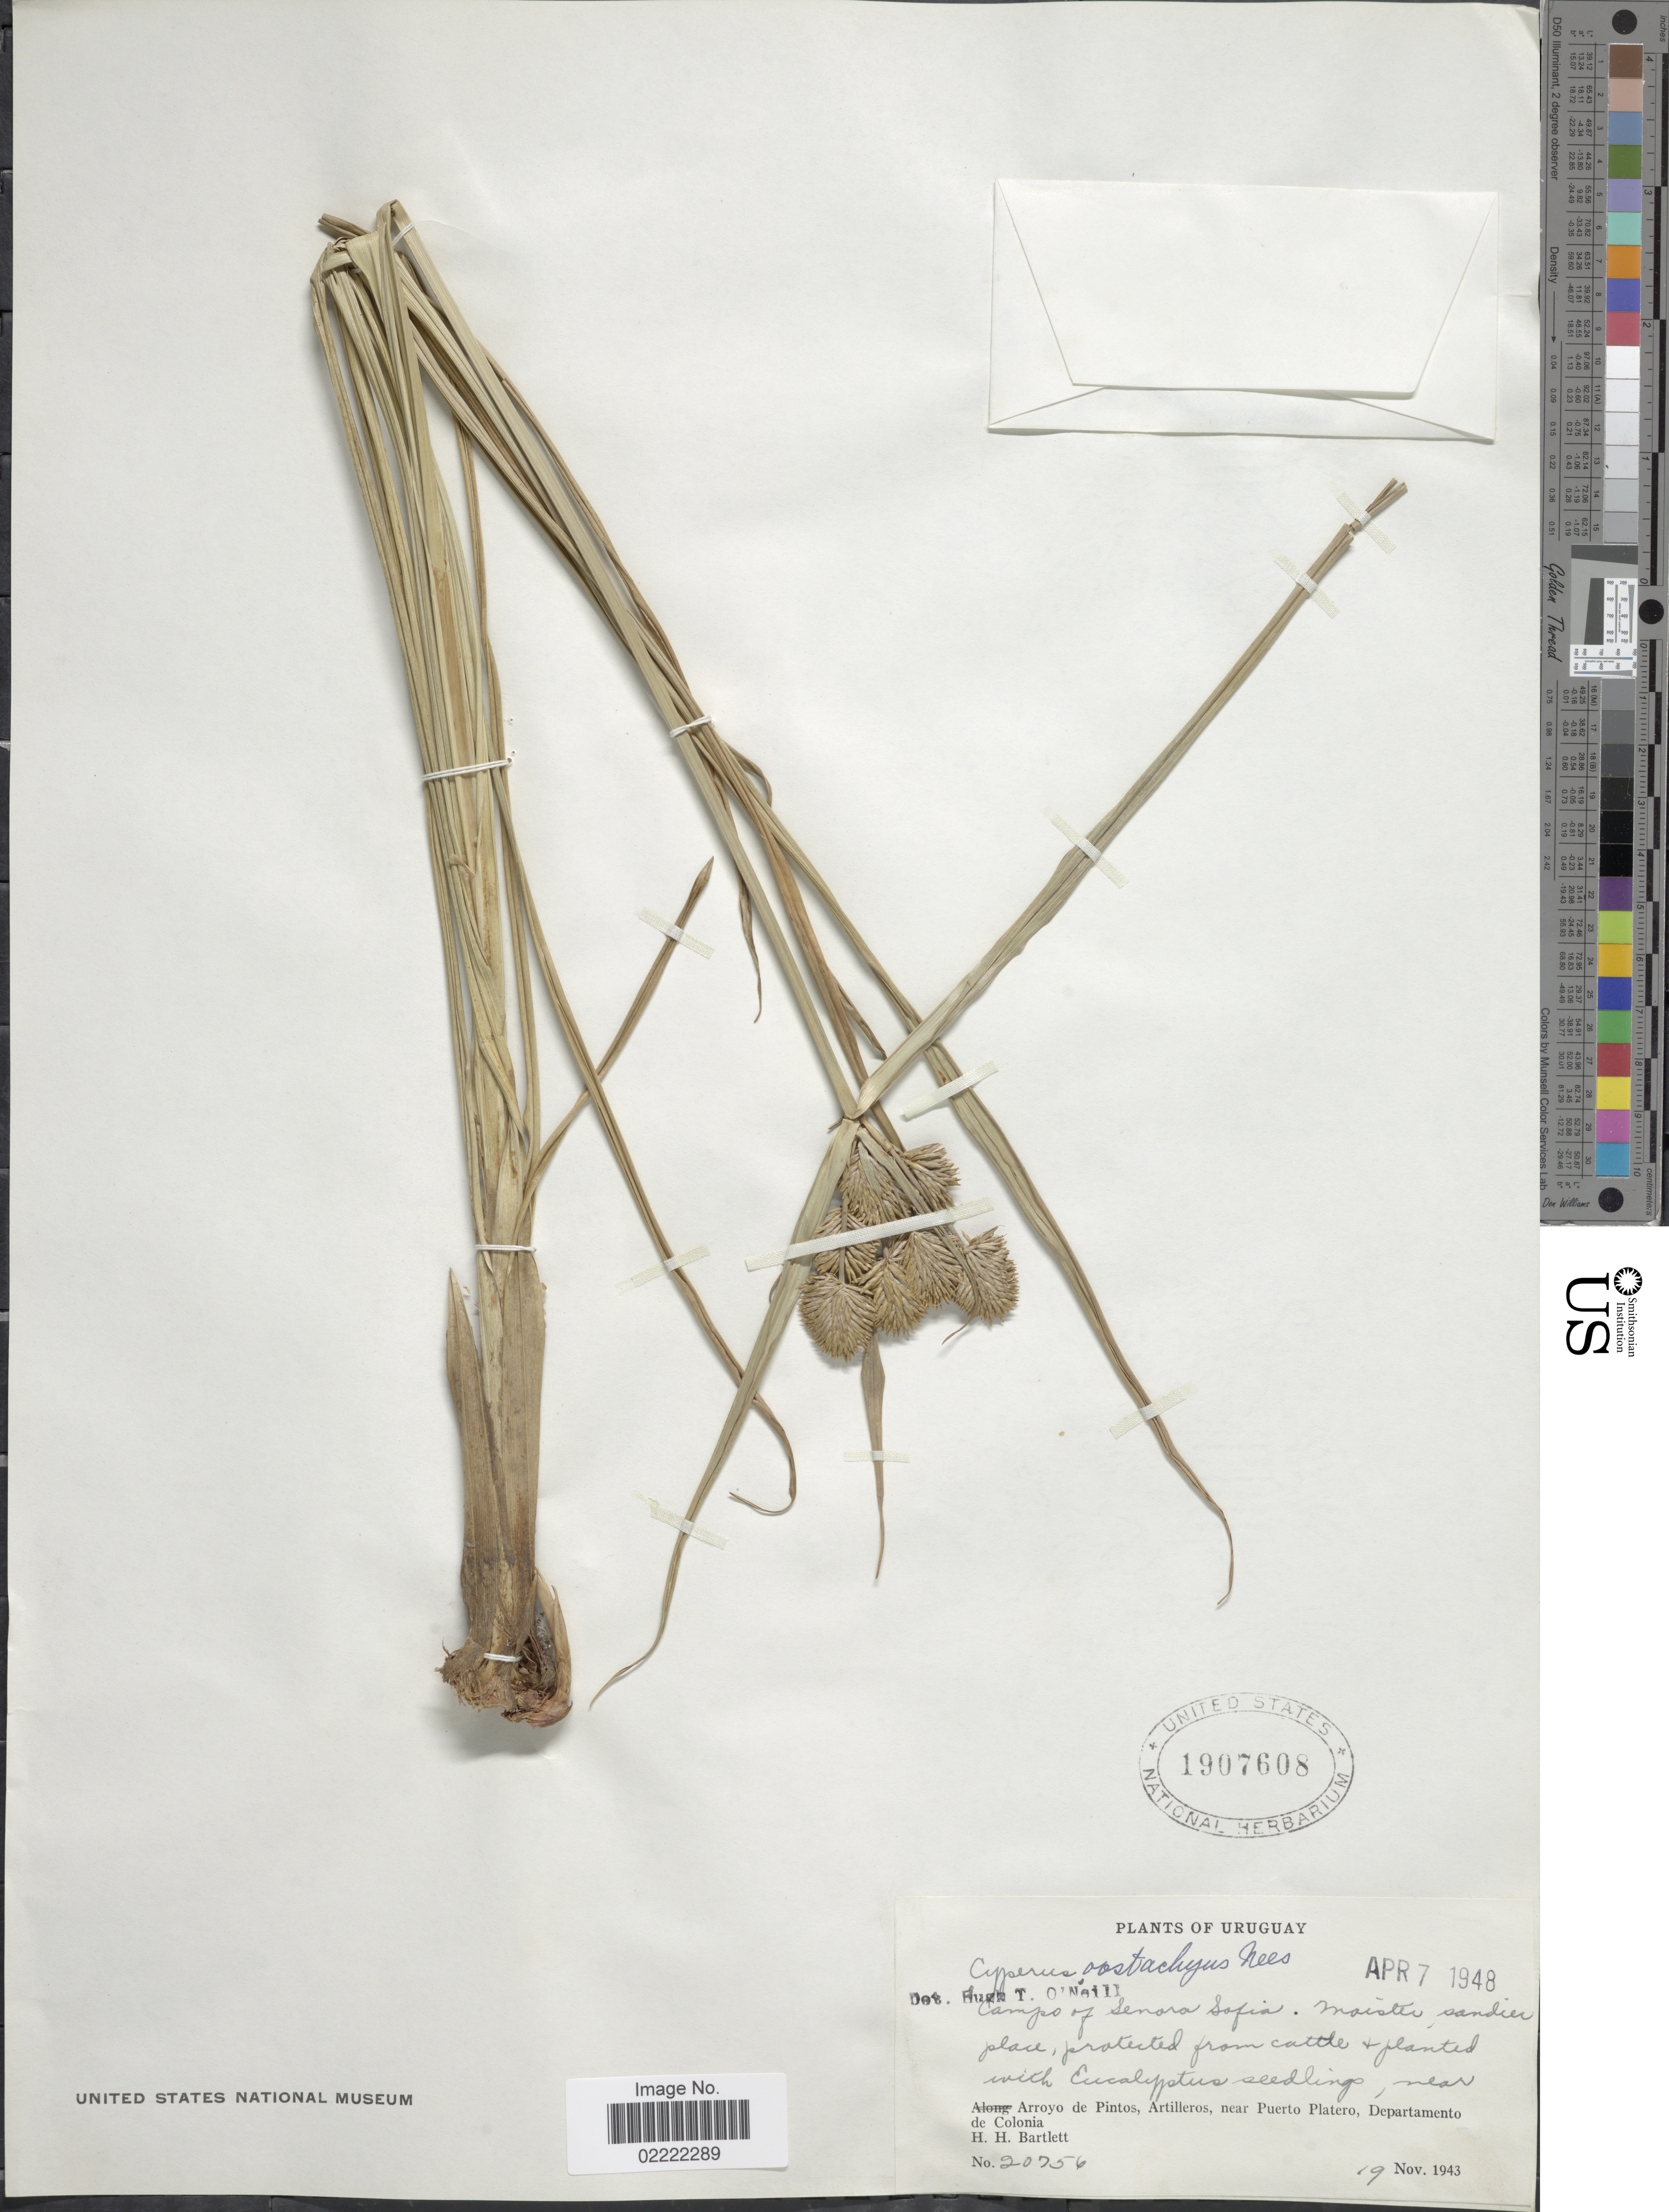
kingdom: Plantae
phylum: Tracheophyta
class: Liliopsida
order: Poales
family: Cyperaceae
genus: Cyperus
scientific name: Cyperus laetus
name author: J. Presl & C. Presl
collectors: H. H. Bartlett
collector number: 20756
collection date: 1943-11-19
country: Uruguay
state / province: Colonia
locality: Campo of Senora Sofia. Arroyo de Pintos, Artilleros, near Puerto Platero, Departamento de Colonia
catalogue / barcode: US 1907608